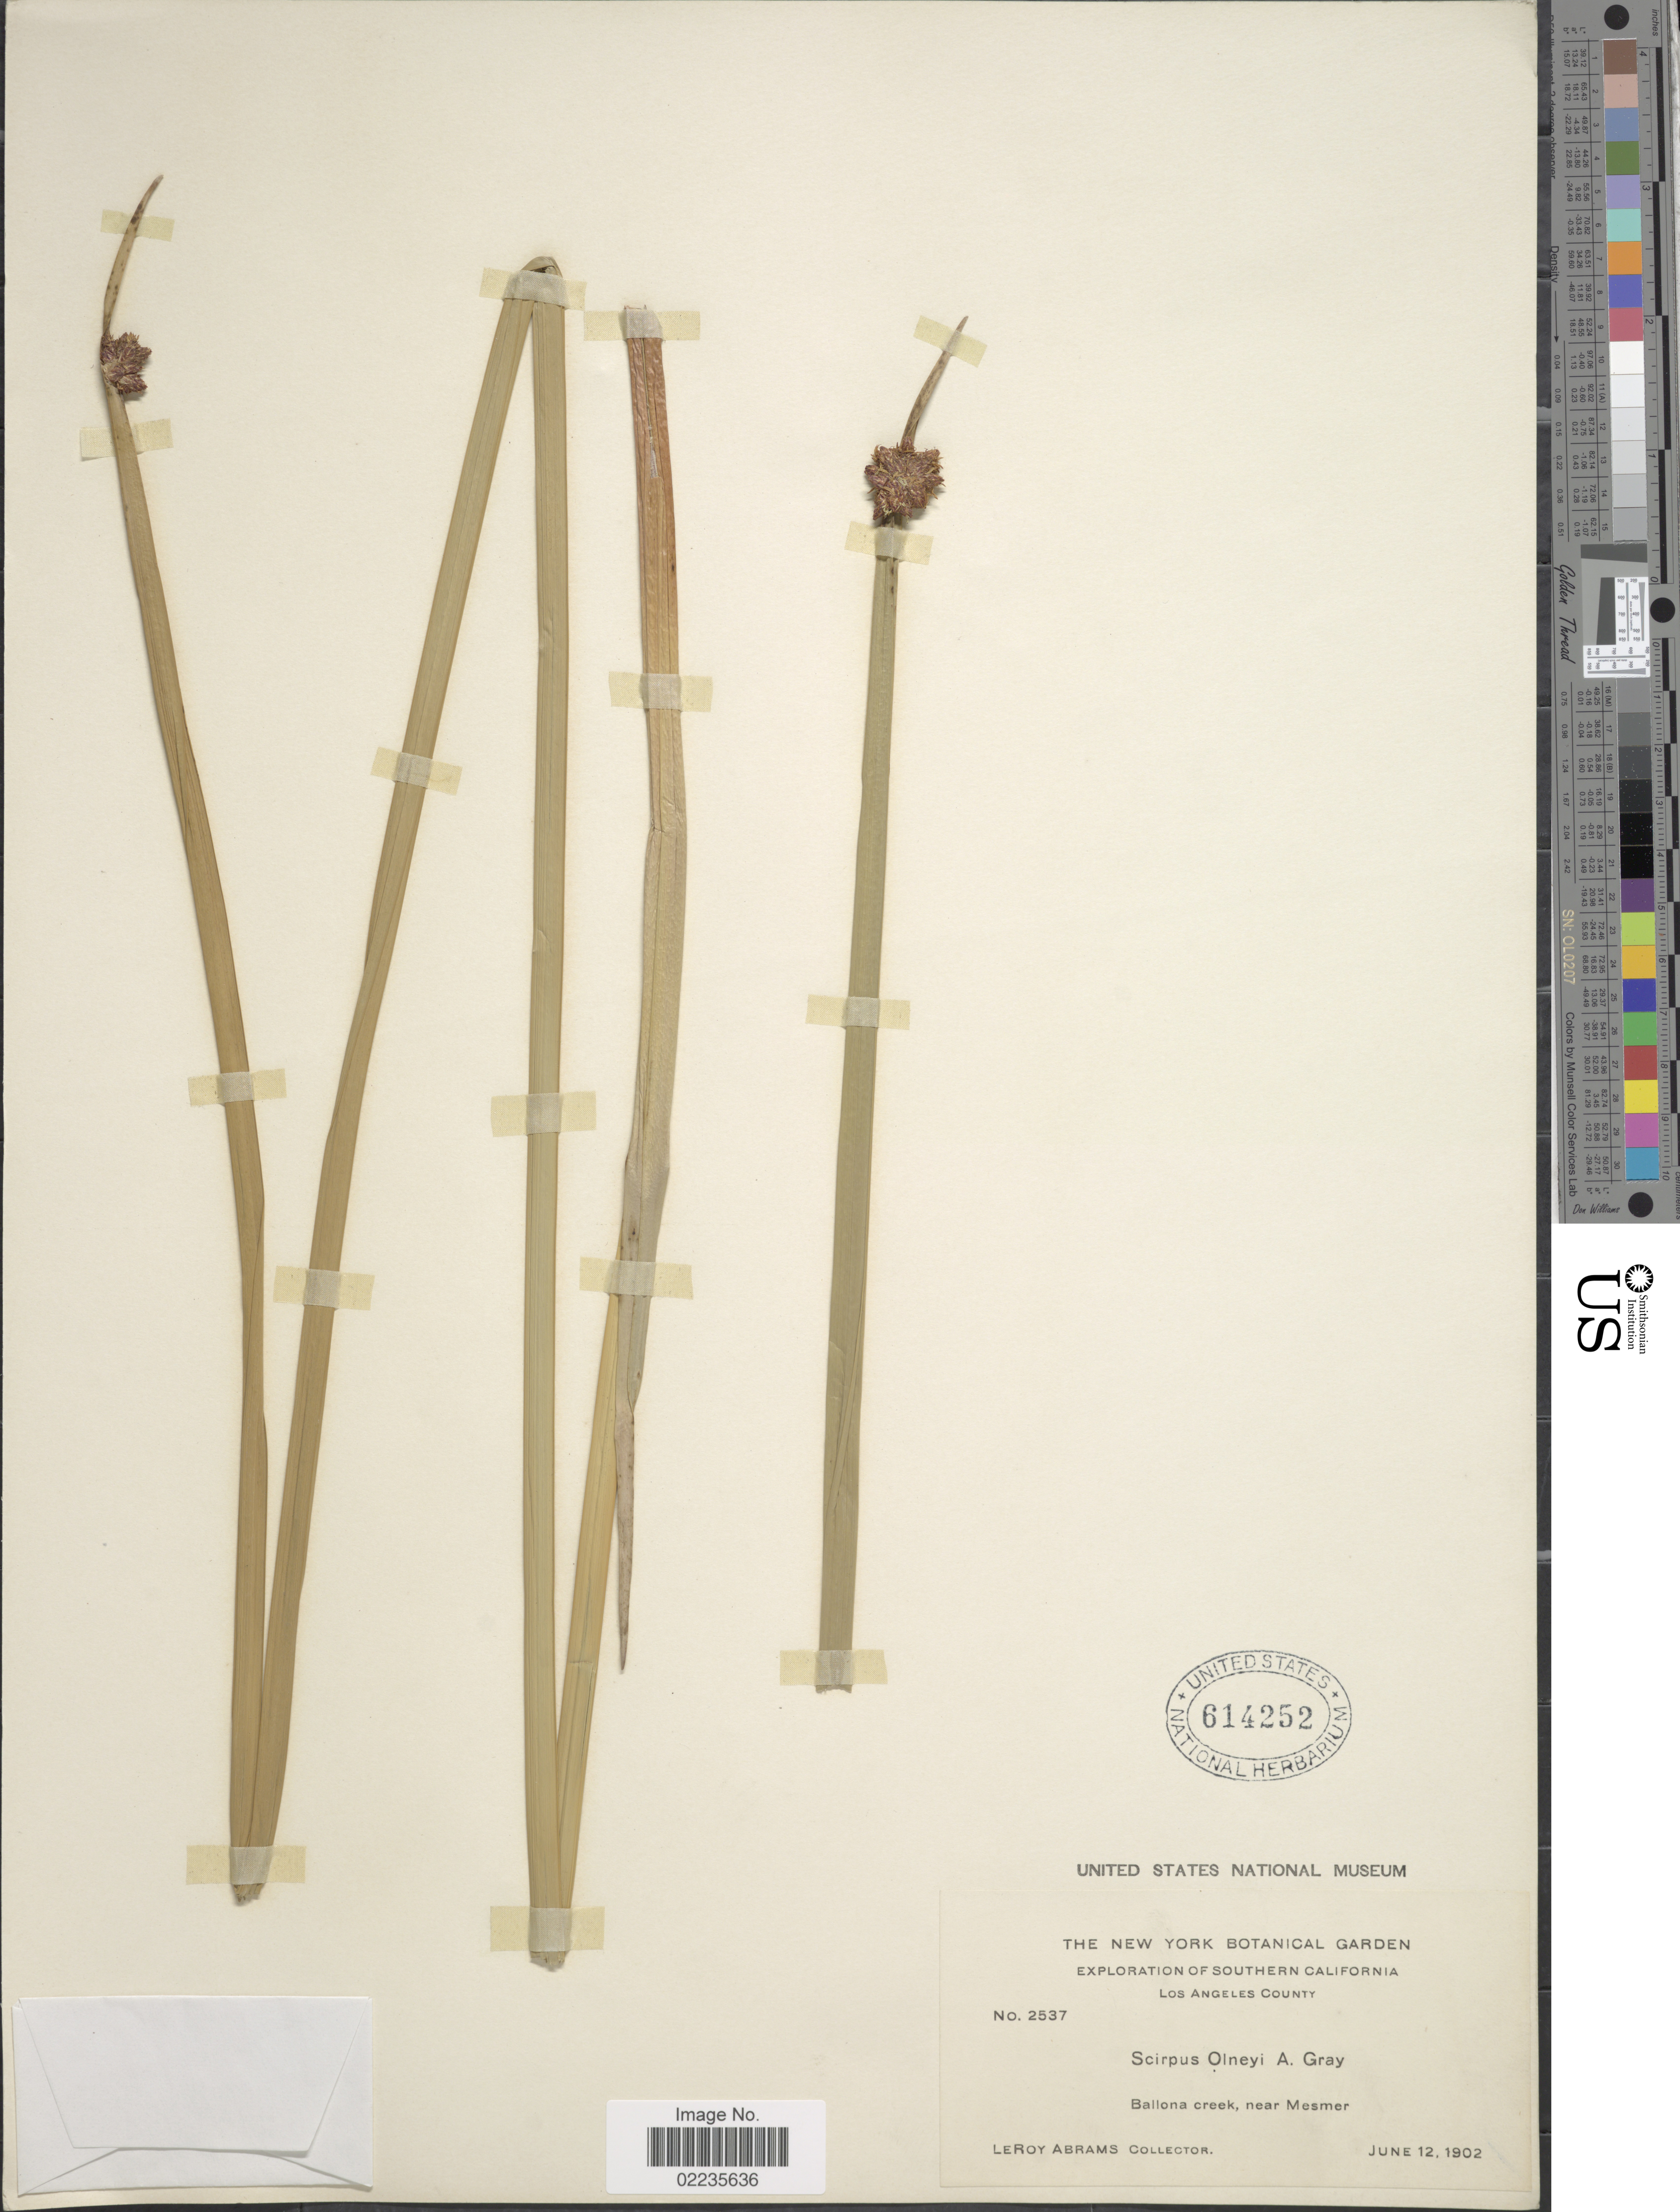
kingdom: Plantae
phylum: Tracheophyta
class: Liliopsida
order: Poales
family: Cyperaceae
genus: Schoenoplectus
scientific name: Schoenoplectus americanus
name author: (Pers.) Volkart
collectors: L. Abrams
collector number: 2537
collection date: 1902-06-12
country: United States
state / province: California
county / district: Los Angeles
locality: Southern California, Los Angeles, Ballona Creek, near Mesmer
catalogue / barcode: US 614252